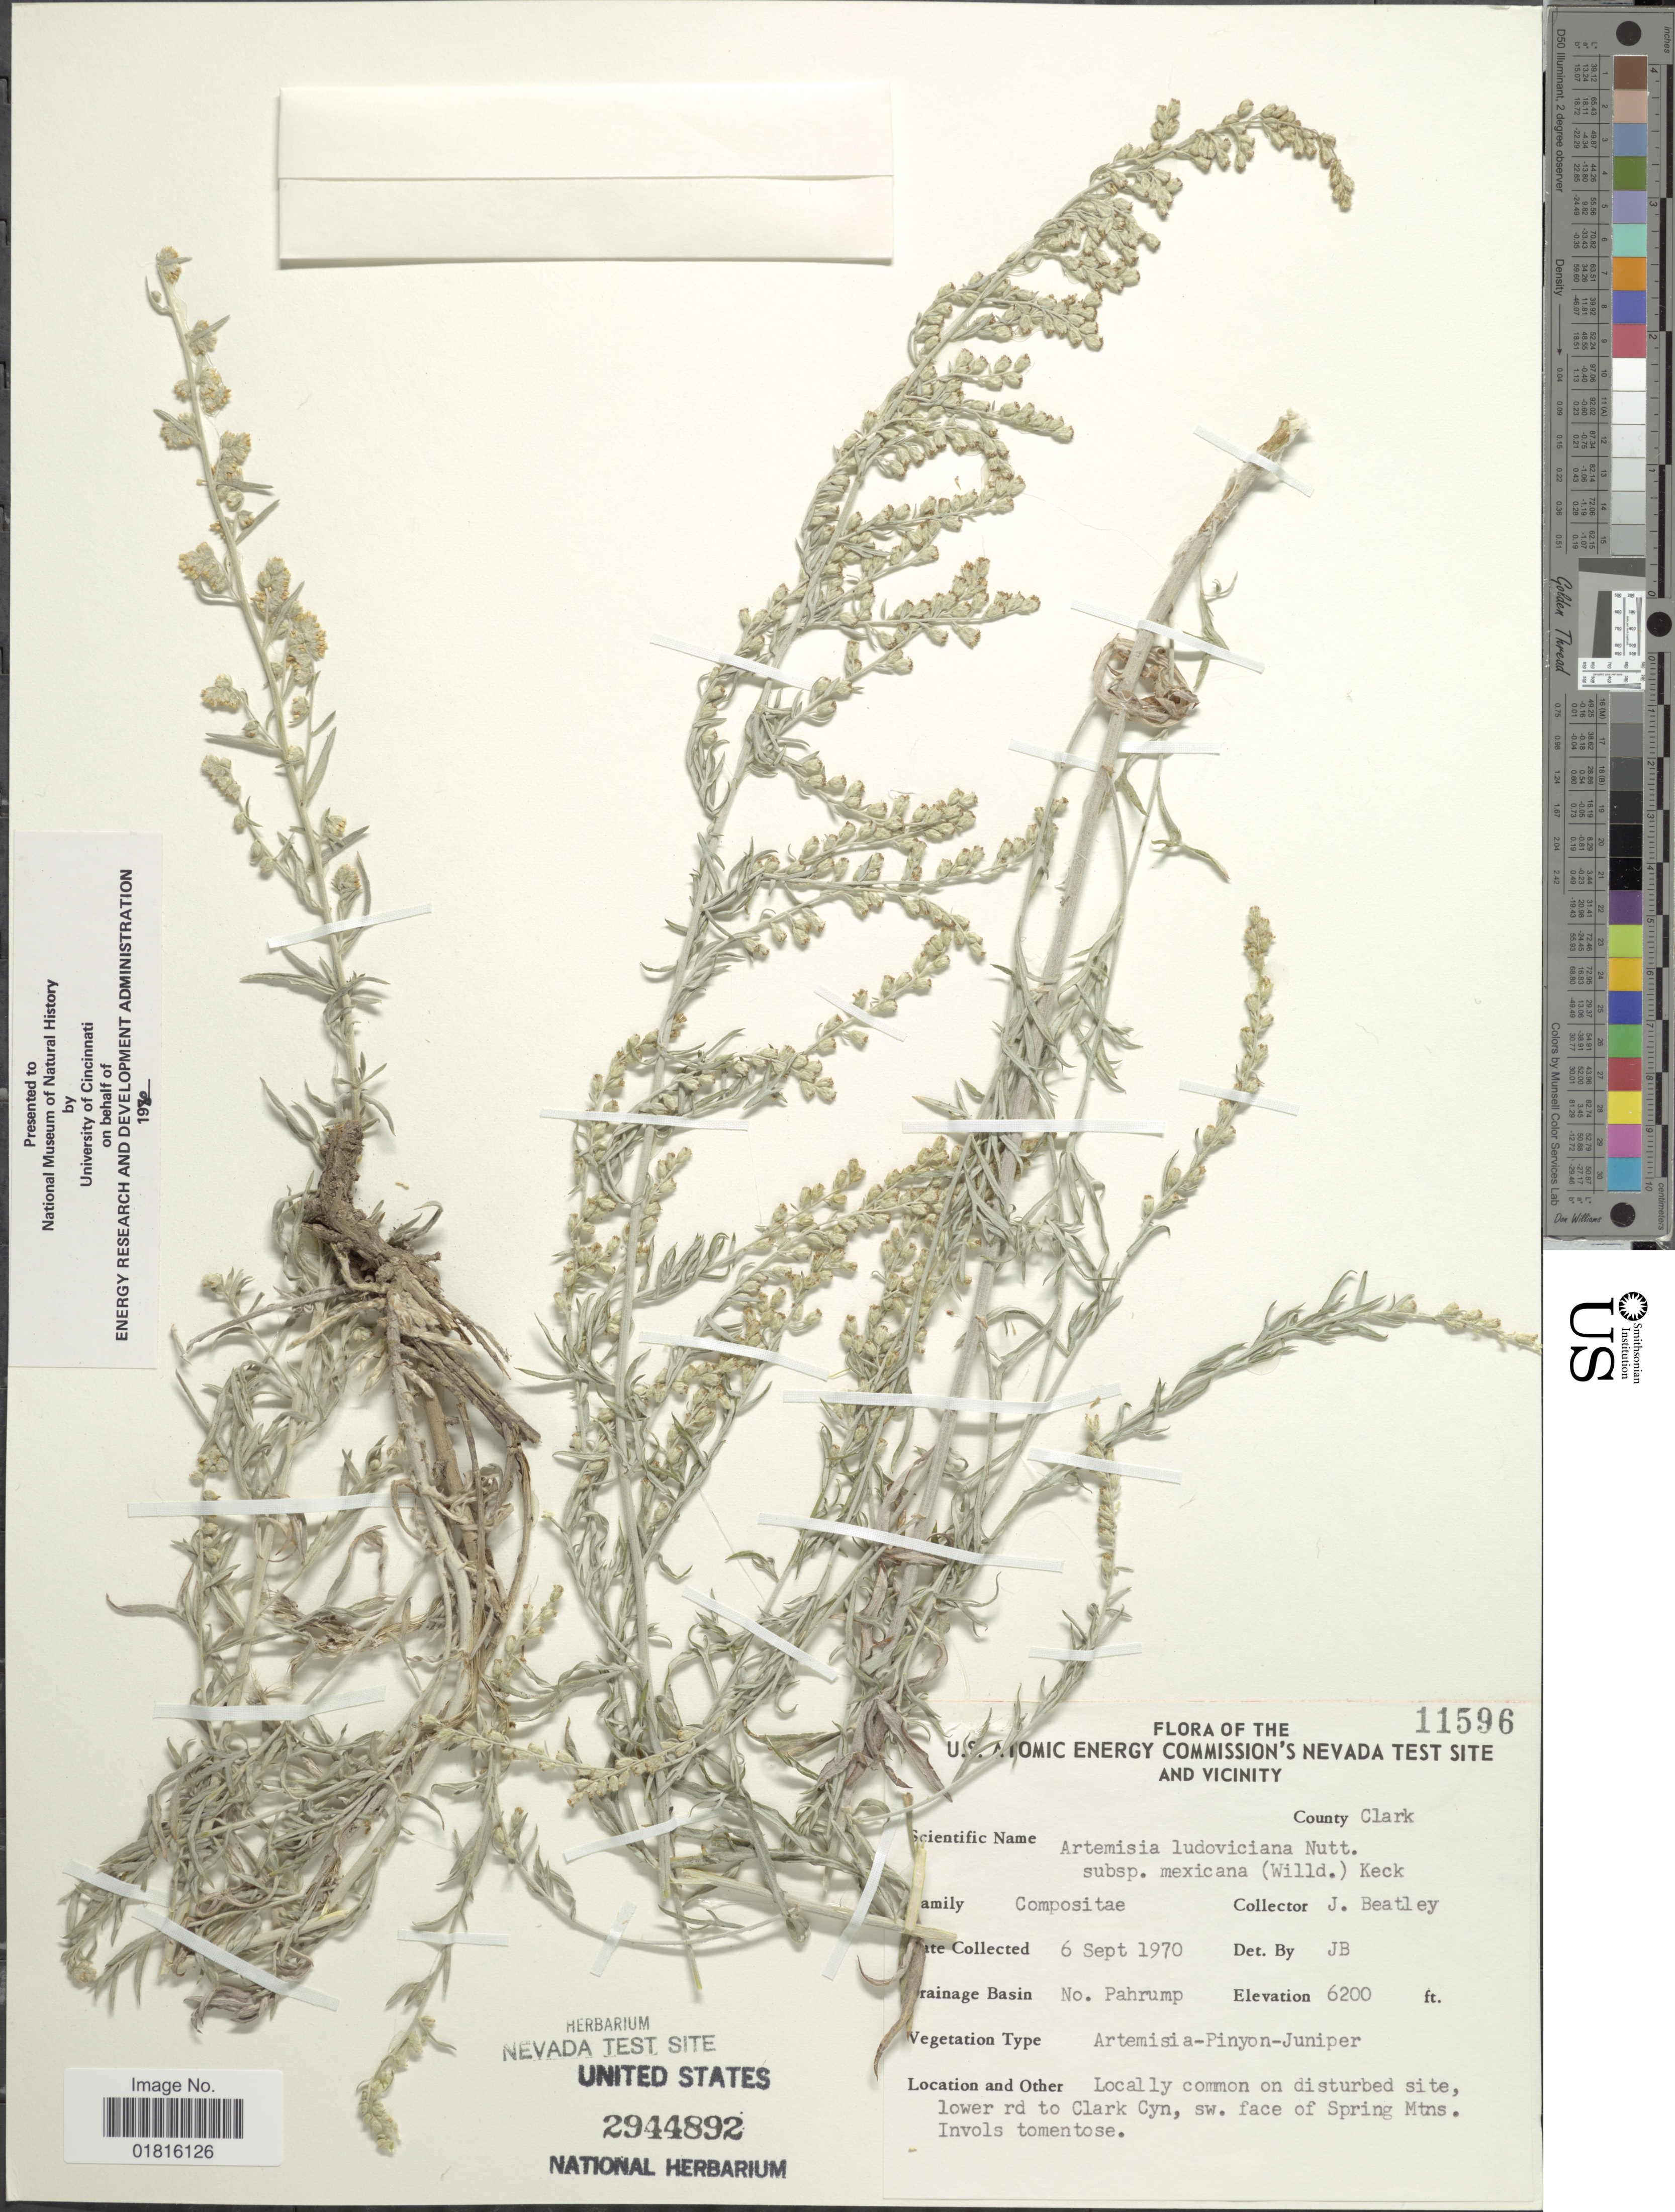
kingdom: Plantae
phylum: Tracheophyta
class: Magnoliopsida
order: Asterales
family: Asteraceae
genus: Artemisia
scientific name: Artemisia ludoviciana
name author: Nutt.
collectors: J. C. Beatley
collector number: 11596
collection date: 1970-09-06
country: United States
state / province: Nevada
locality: U.S. Atomic Energy Commission's Nevada Test Site and Vicinity, County Clark, No. Pahrump, locally common on disturbed site, lower rd to Clark Cyn, sw. face of Spring Mtns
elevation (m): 1890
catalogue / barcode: US 2944892